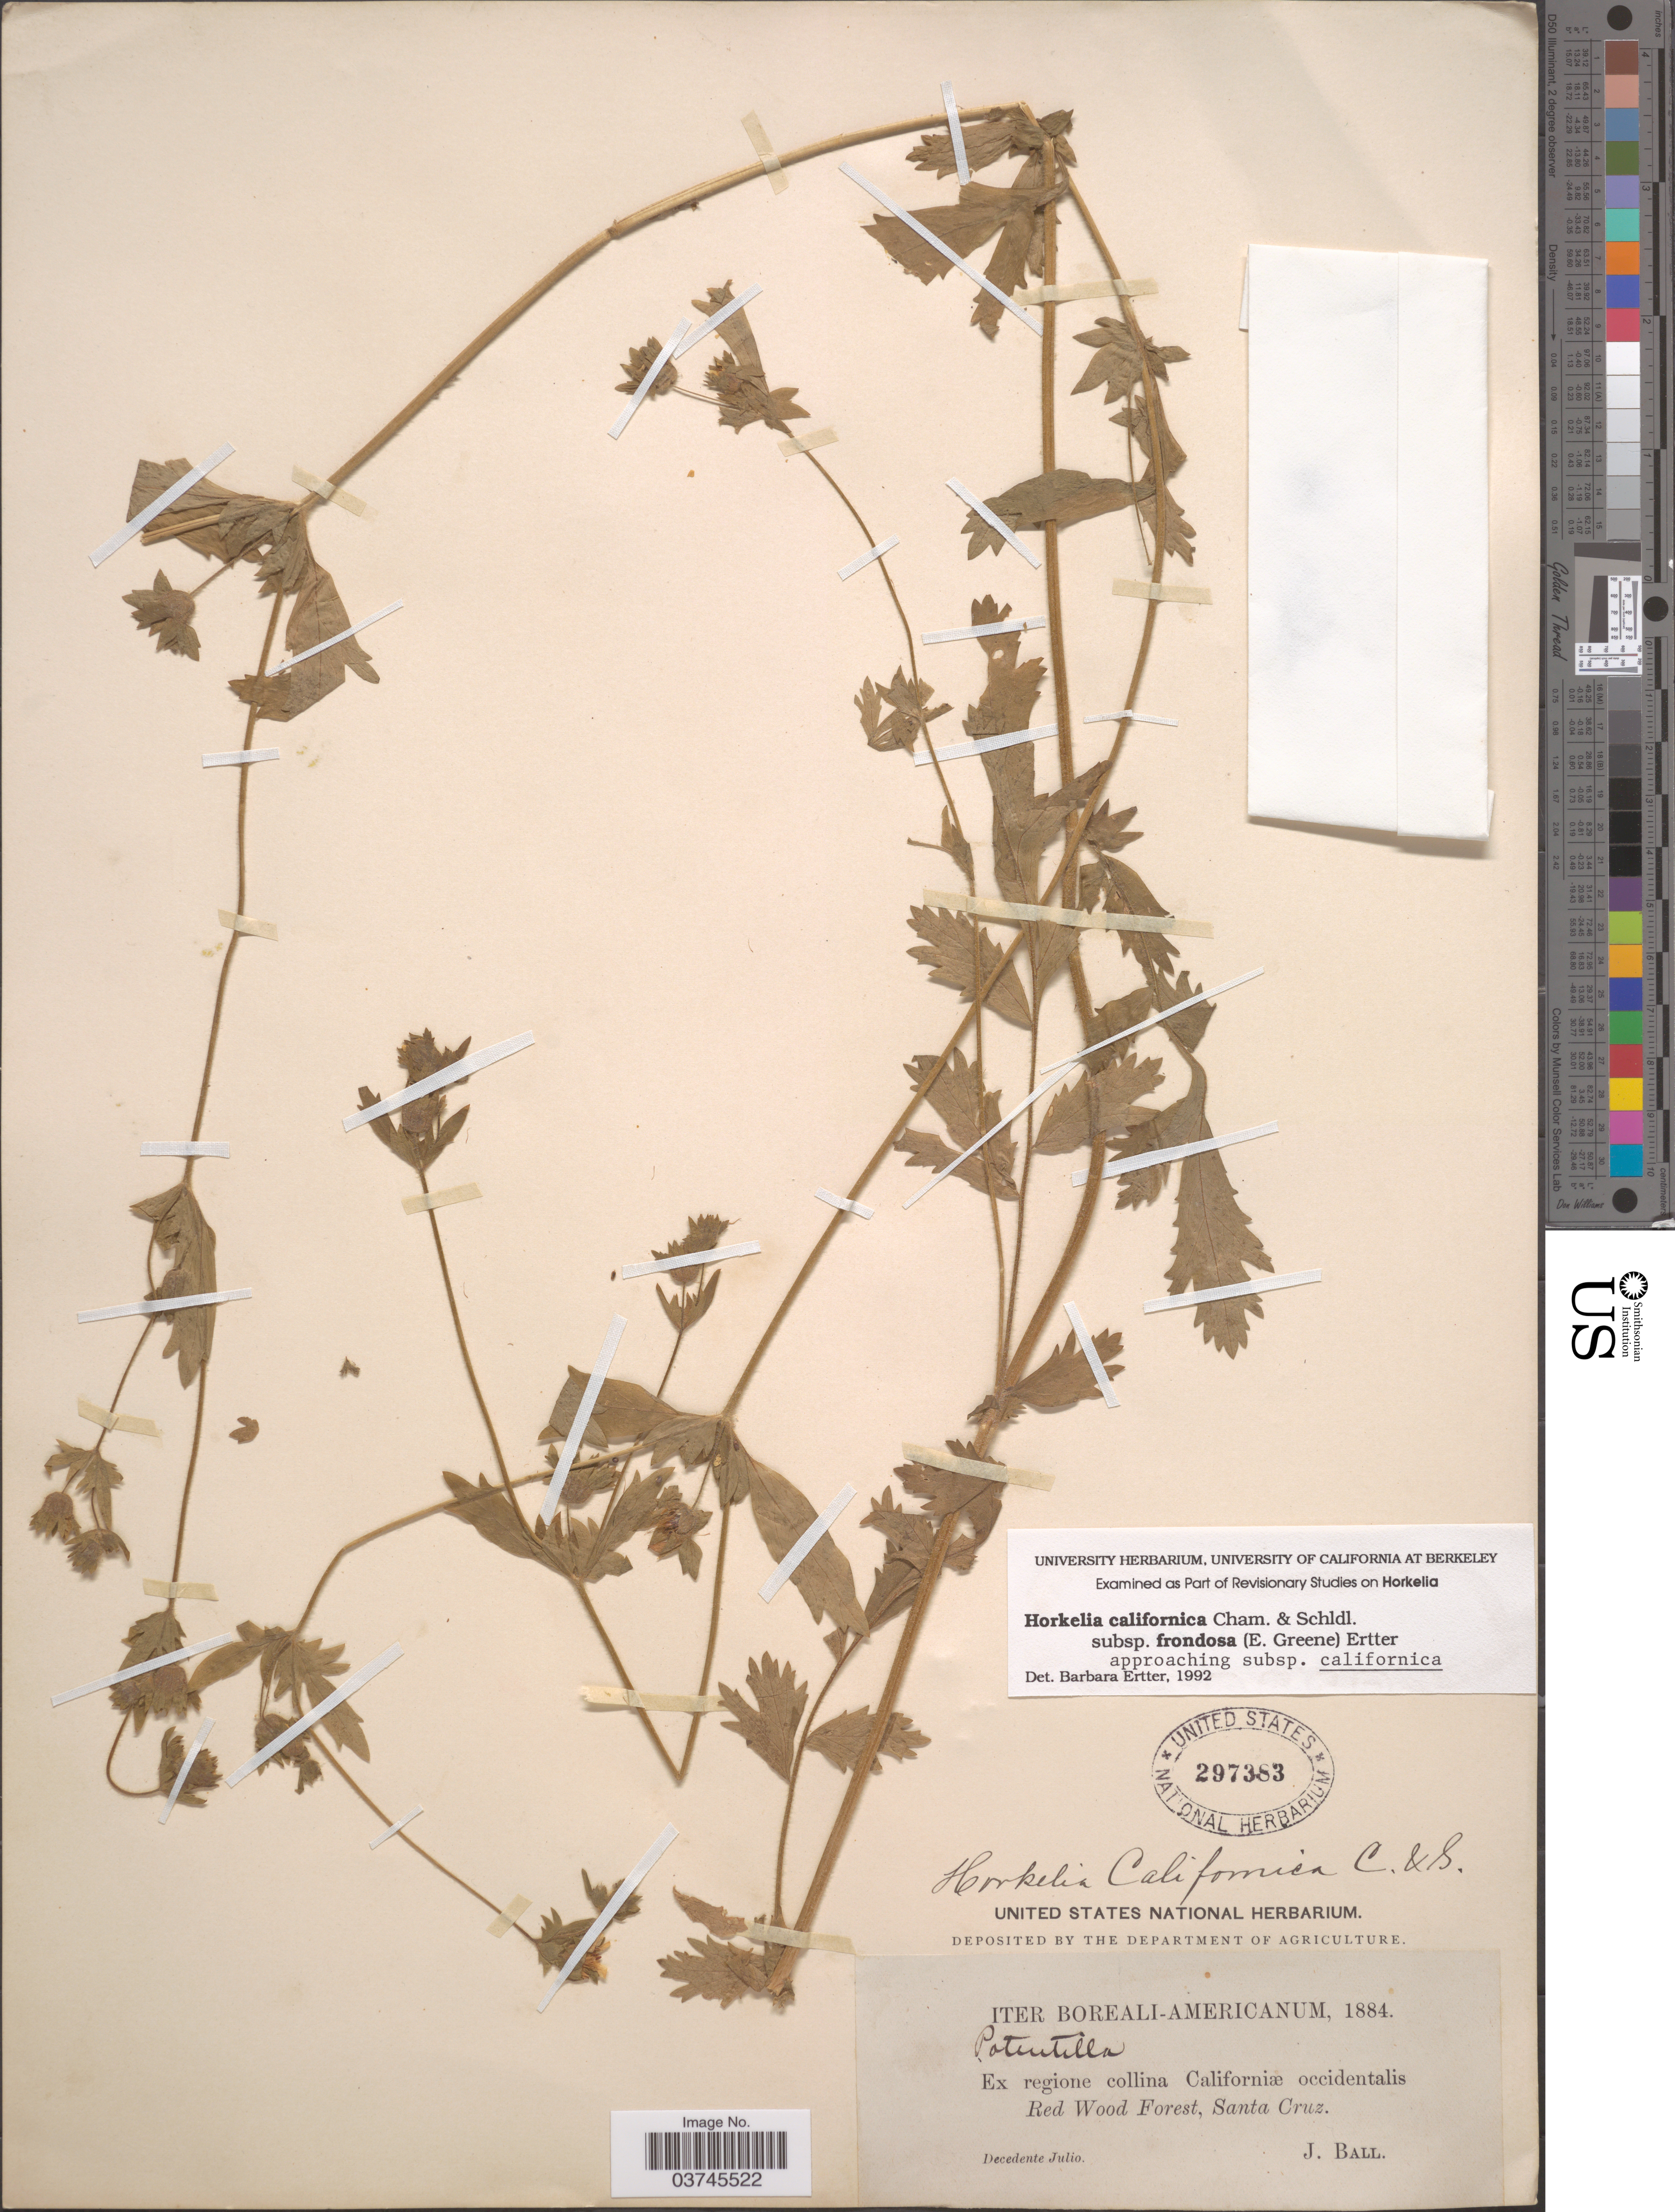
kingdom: Plantae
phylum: Tracheophyta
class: Magnoliopsida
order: Rosales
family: Rosaceae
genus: Potentilla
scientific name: Potentilla californica var. frondosa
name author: (Elmer) Jeps.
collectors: J. Ball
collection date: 1884-07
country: United States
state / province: California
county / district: Santa Cruz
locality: Iter Boreali-Americanum. Ex regione collina Californiæ occidentalis Red Wood Forest, Santa Cruz.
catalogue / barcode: US 297383